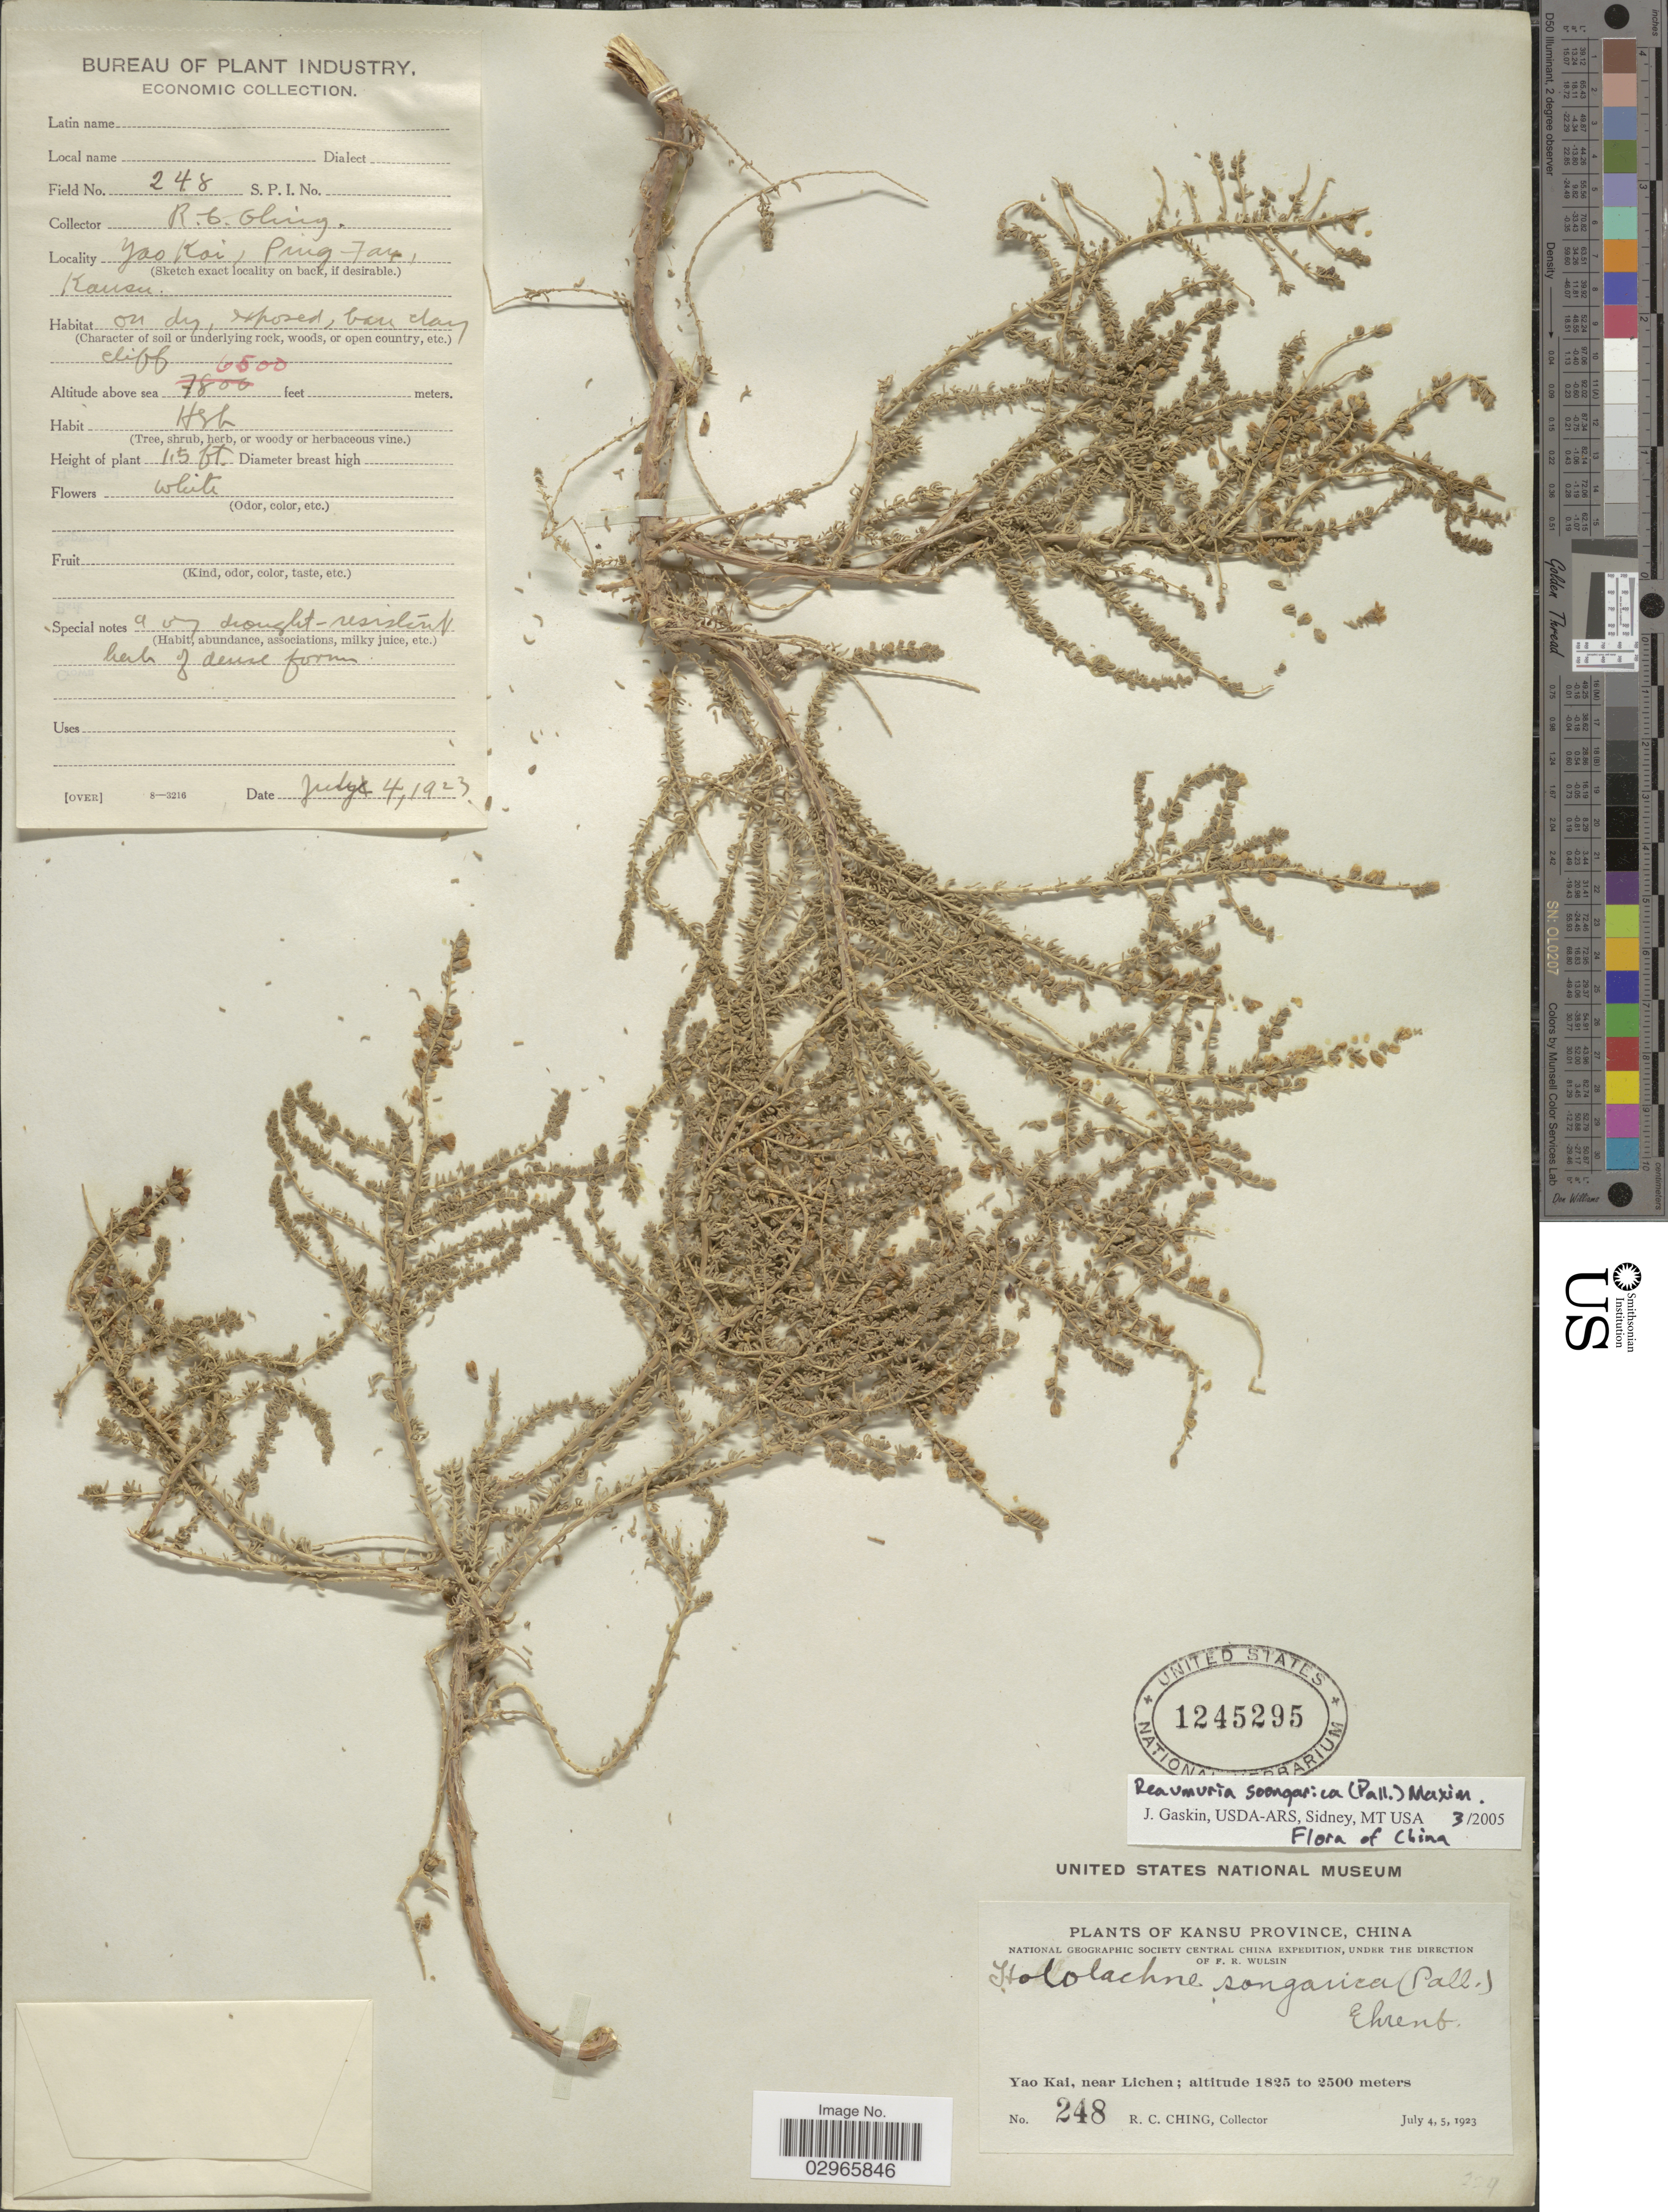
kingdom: Plantae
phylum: Tracheophyta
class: Magnoliopsida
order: Caryophyllales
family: Tamaricaceae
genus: Reaumuria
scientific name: Reaumuria songarica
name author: (Pall.) Maxim.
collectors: R. C. Ching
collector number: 248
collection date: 1923-07-04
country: China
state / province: Gansu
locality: Kansu Province. Yao Kai, near Lichen. Ping Fan.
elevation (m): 1981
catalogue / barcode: US 1245295